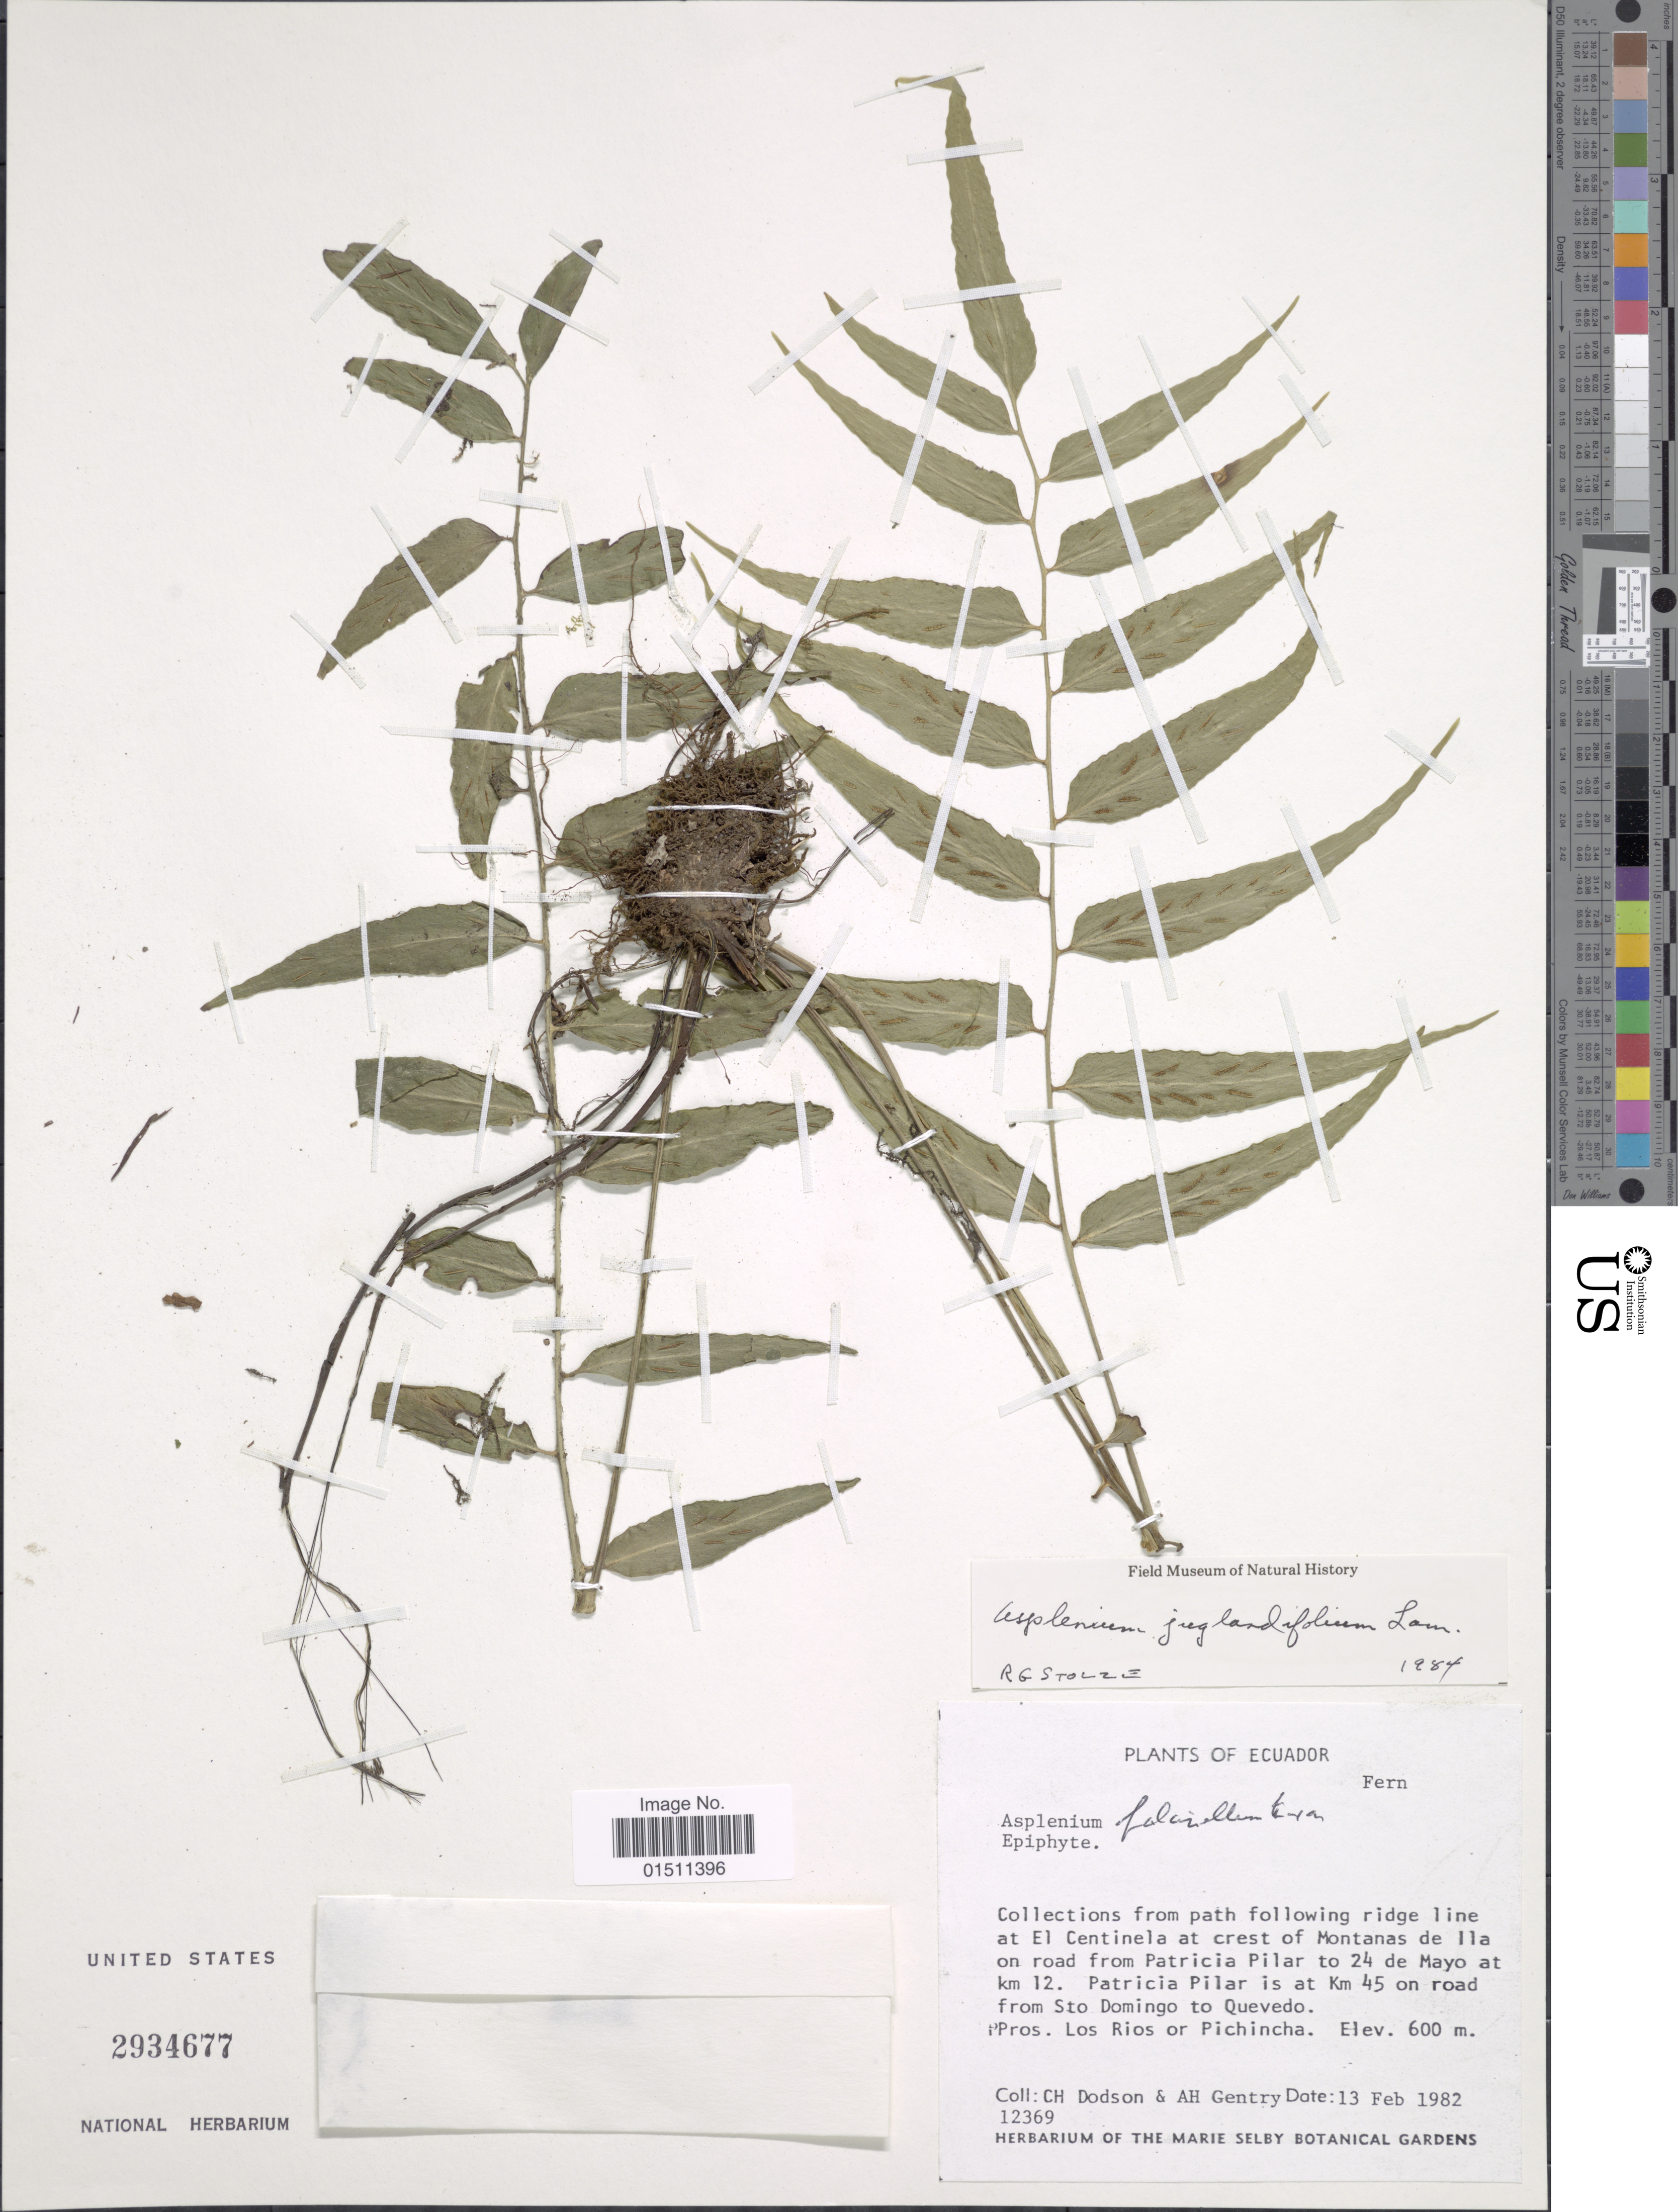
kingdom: Plantae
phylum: Tracheophyta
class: Polypodiopsida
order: Polypodiales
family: Aspleniaceae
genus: Asplenium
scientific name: Asplenium juglandifolium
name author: Lam.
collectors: C. H. Dodson & A. H. Gentry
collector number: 12369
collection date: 1982-02-13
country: Ecuador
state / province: Pichincha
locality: Ecuador, at El Centinela at crest of Montanes de Ila on road from Patricia Pilar to 24 de Mayo at 12 km. Patricia Pilar is at 45 on road from Sto. Domingo to Quevedo.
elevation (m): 600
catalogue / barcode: US 2934677